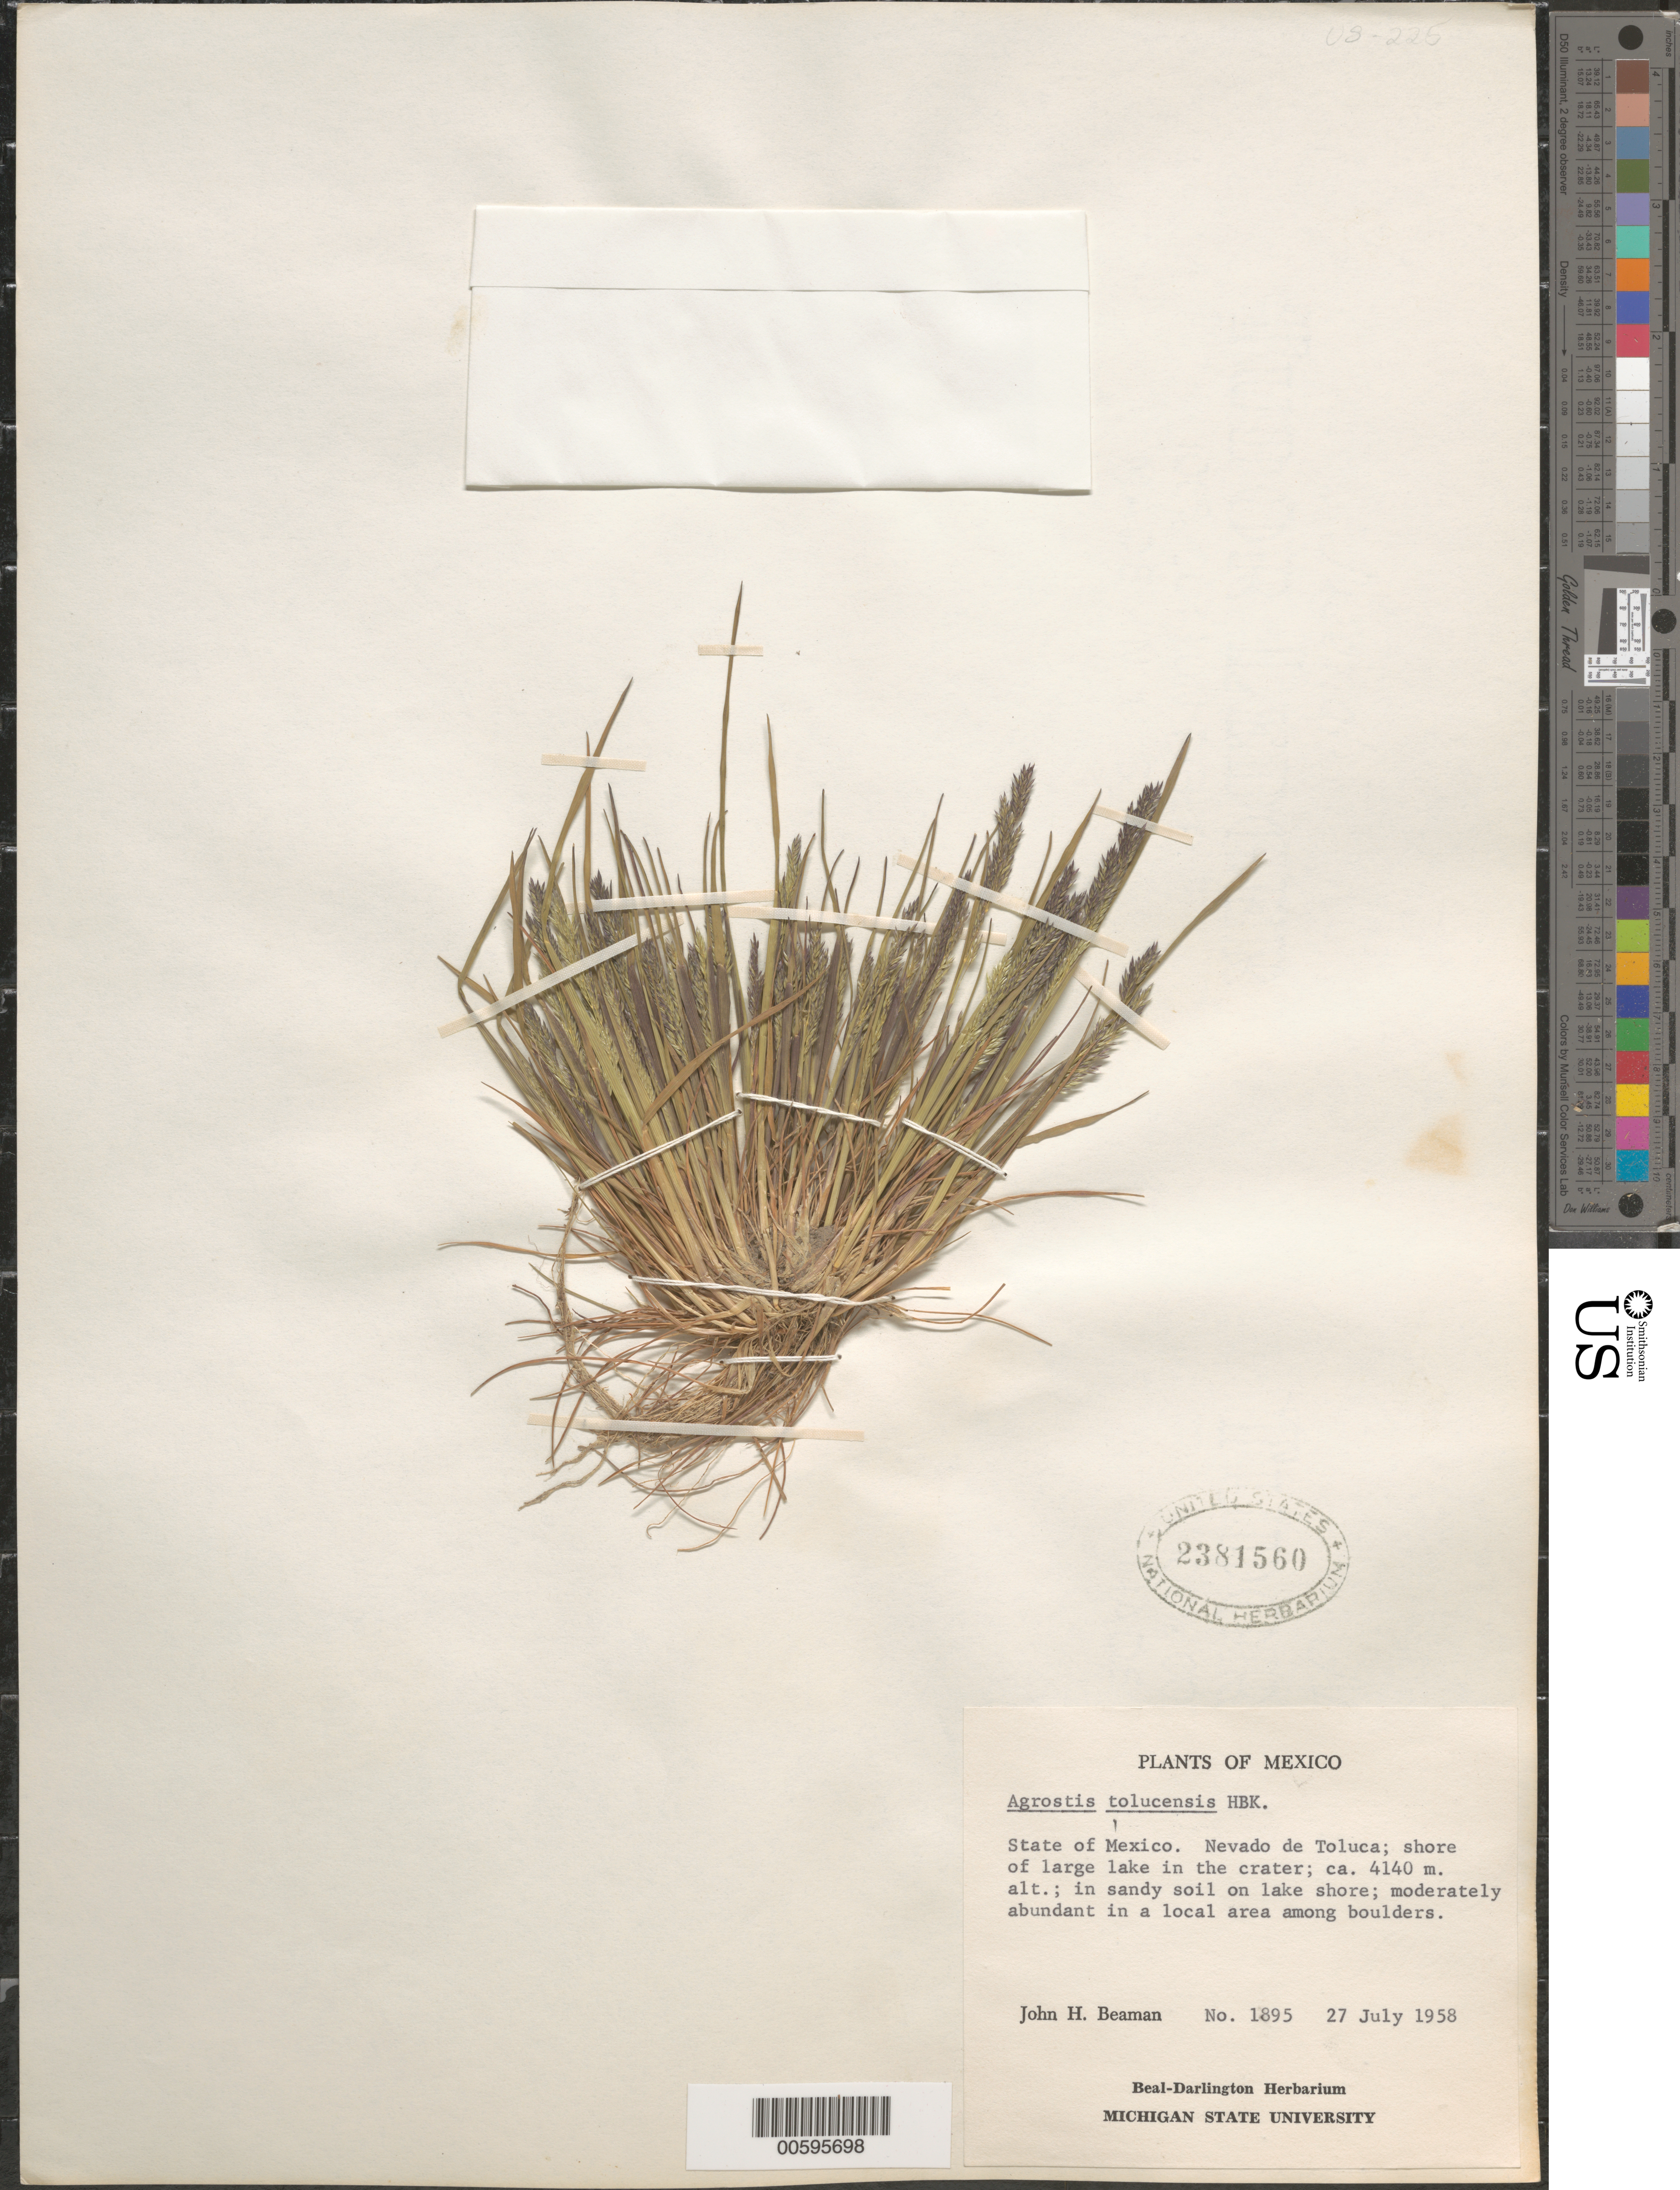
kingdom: Plantae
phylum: Tracheophyta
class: Liliopsida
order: Poales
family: Poaceae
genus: Agrostis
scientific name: Agrostis tolucensis Kunth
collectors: J. H. Beaman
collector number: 1895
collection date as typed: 27 Jul 1958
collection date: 1958-07-27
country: Mexico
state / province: México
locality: Nevado de Toluca; shore of large lake in the crater.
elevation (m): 4140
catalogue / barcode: US 2381560